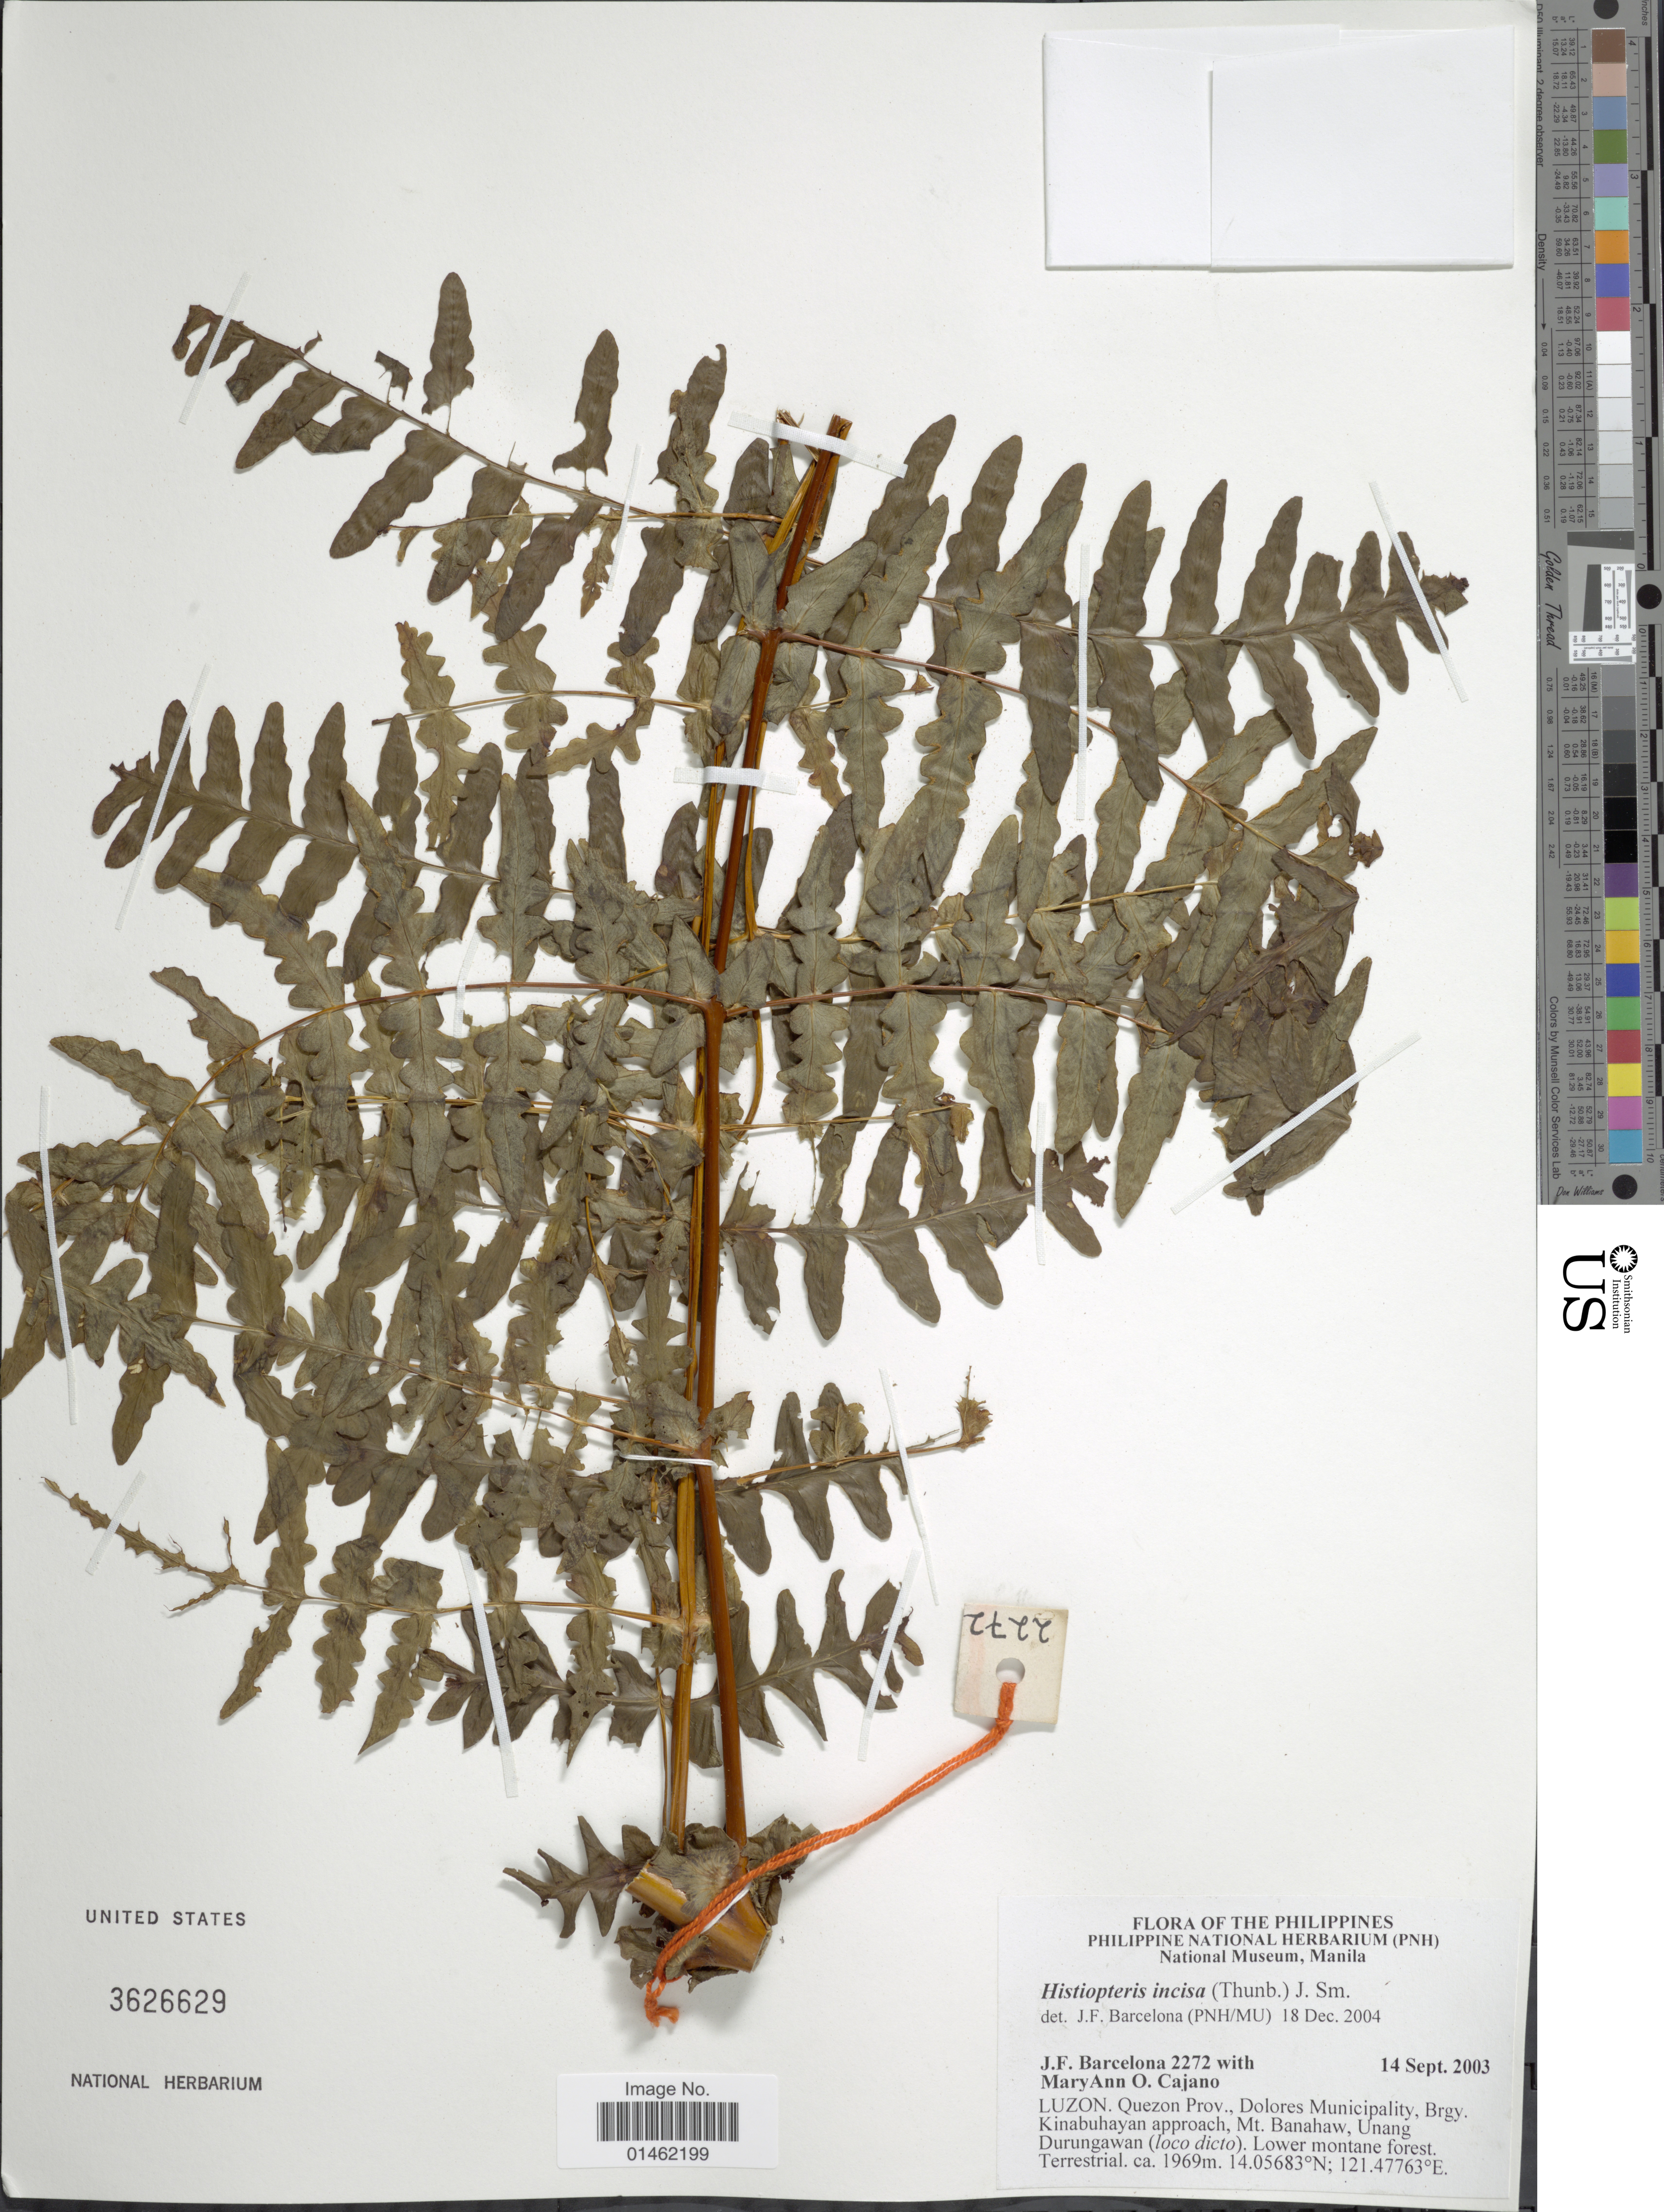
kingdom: Plantae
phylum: Tracheophyta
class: Polypodiopsida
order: Polypodiales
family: Dennstaedtiaceae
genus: Histiopteris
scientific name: Histiopteris incisa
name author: (Thunb.) J. Sm.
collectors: J. F. Barcelona & M. Cajano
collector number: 2272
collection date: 2003-09-14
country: Philippines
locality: Luzon, Quezon Prov., Dolores Municipality, Brgy. Kinabuhayan approach, Mt Banahaw, Unnag Durungawan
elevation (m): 1969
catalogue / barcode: US 3626629